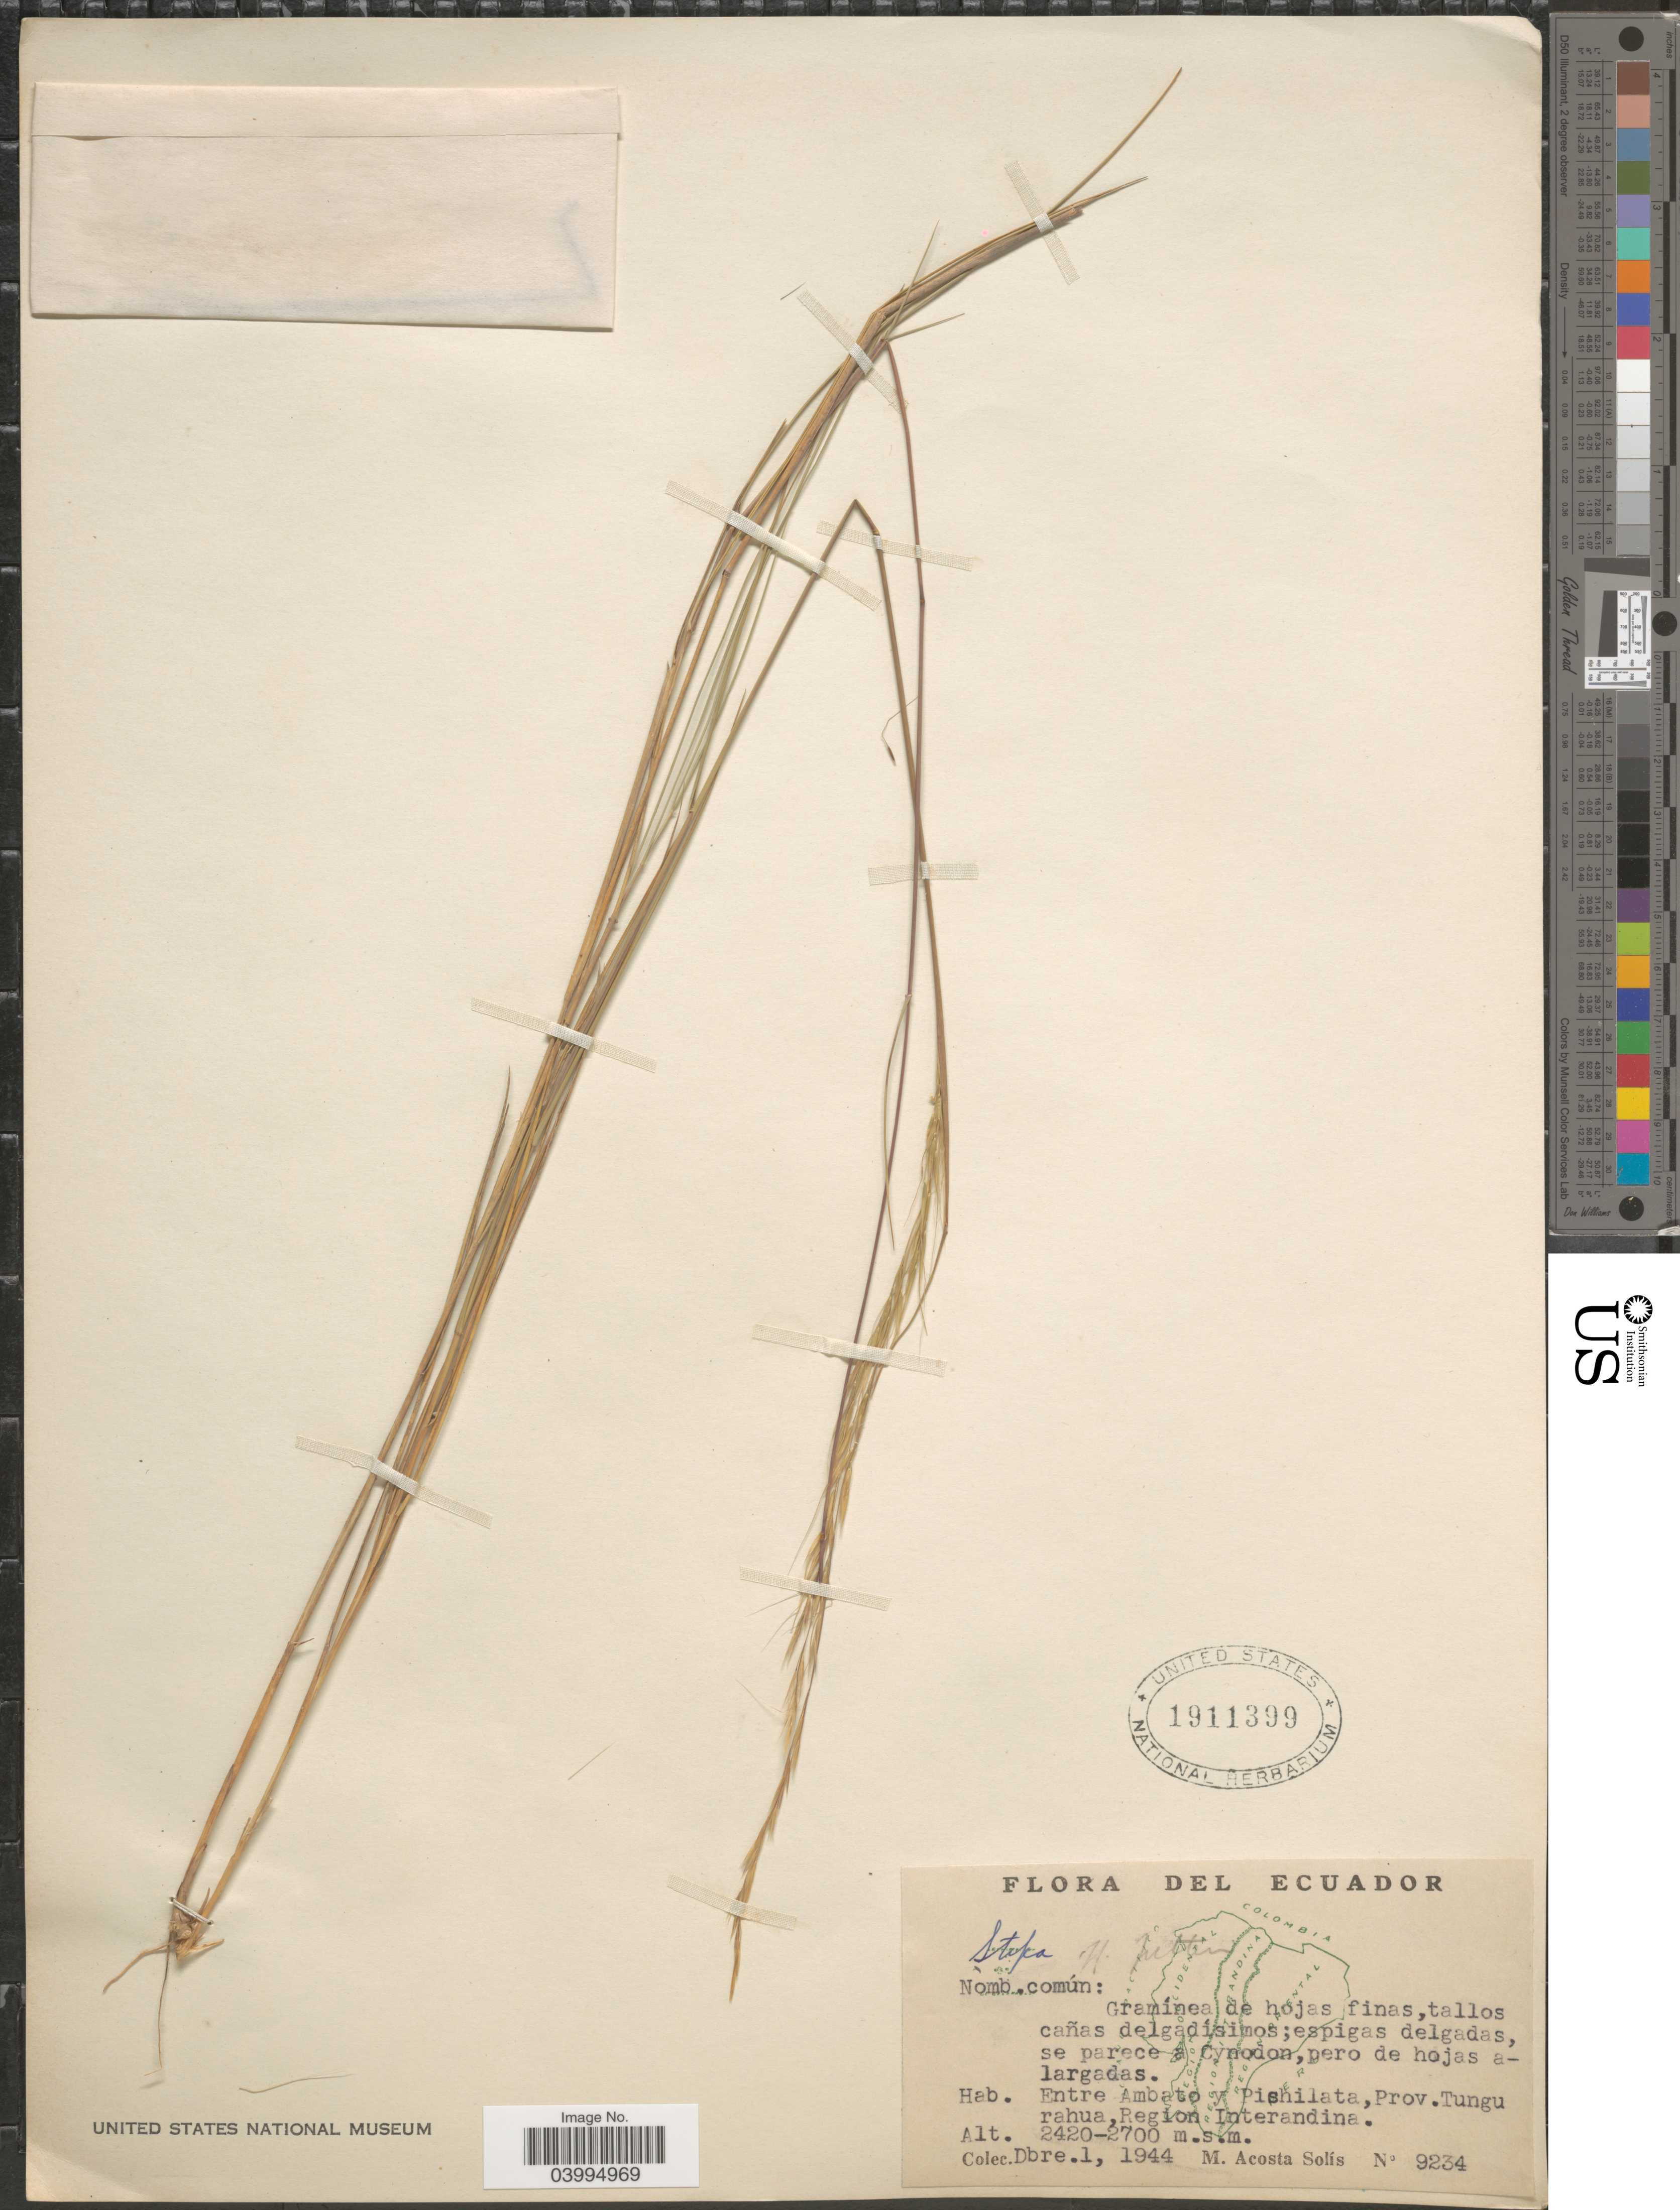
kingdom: Plantae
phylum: Tracheophyta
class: Liliopsida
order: Poales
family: Poaceae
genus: Stipa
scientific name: Stipa sp.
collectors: M. Acosta Solis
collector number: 9234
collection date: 1944-12-01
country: Ecuador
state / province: Tungurahua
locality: Entre Ambato y Pishilata, Region Interandina.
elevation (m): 2420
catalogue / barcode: US 1911399